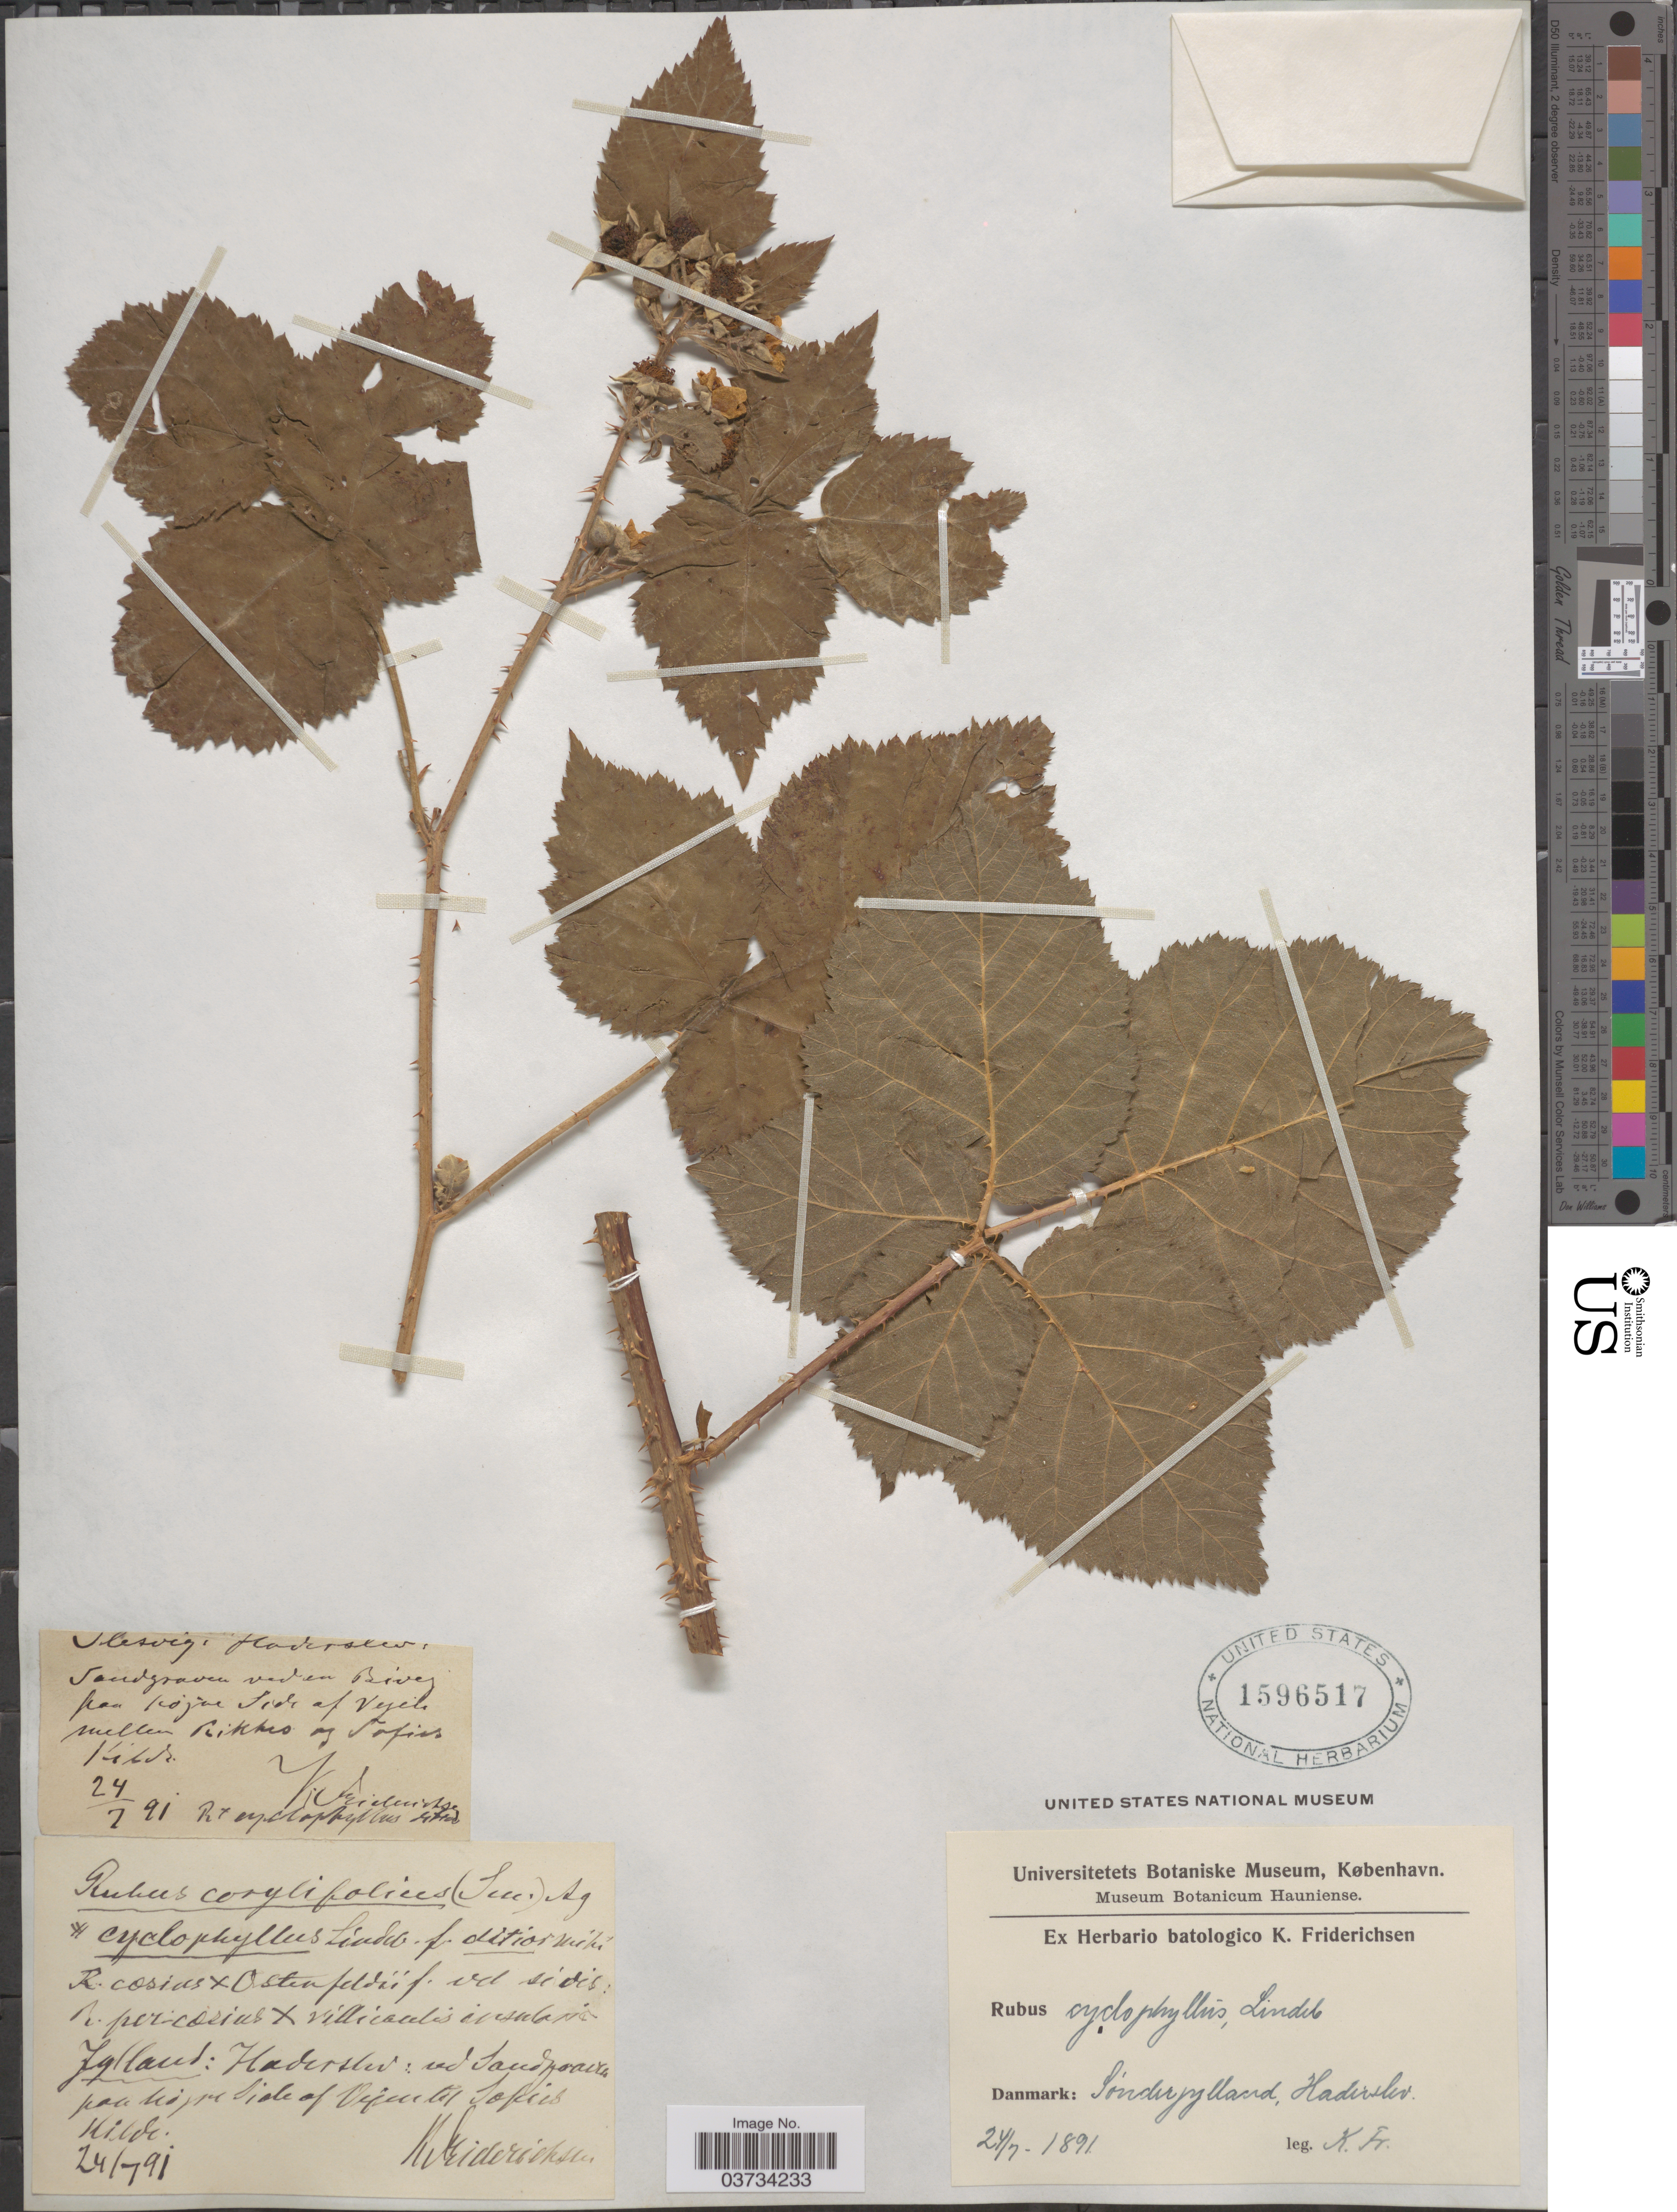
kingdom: Plantae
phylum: Tracheophyta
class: Magnoliopsida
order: Rosales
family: Rosaceae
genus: Rubus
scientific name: Rubus cyclophyllus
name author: Lindeb.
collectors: K. Friderichsen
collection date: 1891-07-24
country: Denmark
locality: Jylland: Haderslev: ad Sandpracta [illegible text] side of Vejanli Sopis Hilde.[interpreted] Danmark: Sónderjylland.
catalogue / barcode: US 1596517